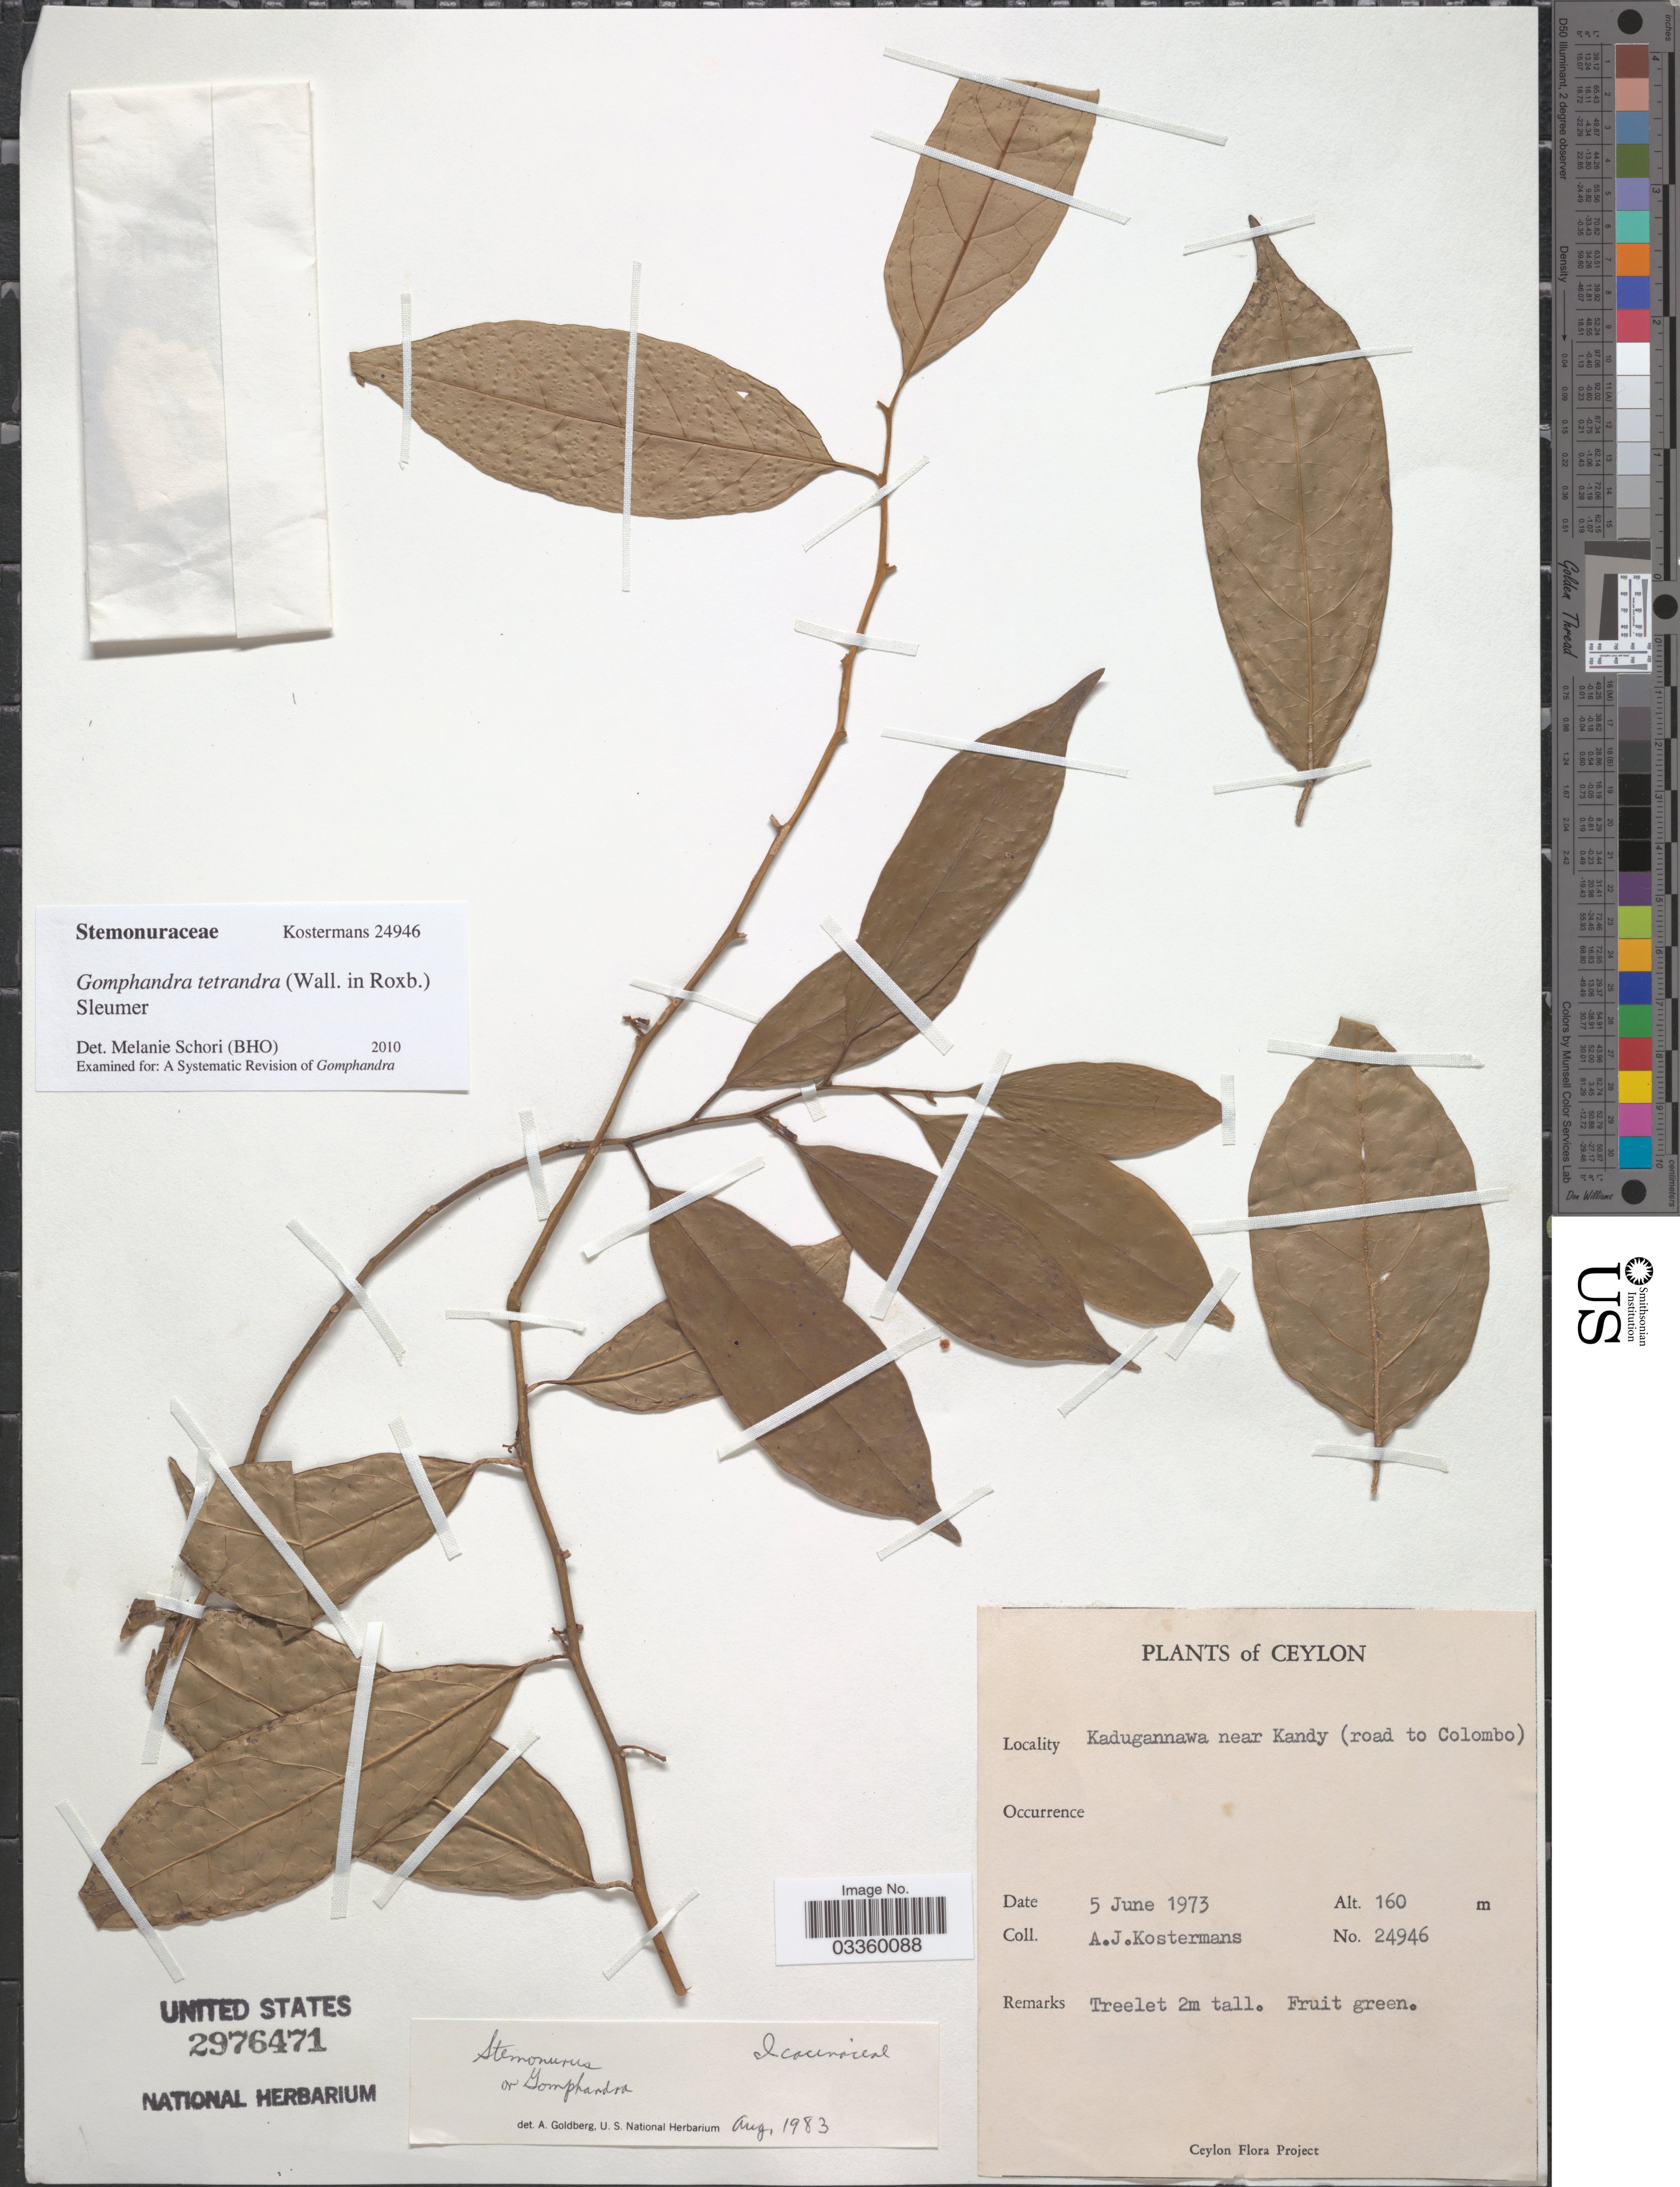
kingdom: Plantae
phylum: Tracheophyta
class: Magnoliopsida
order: Cardiopteridales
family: Stemonuraceae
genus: Gomphandra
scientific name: Gomphandra tetrandra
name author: (Wall.) Sleumer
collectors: A. J. G. Kostermans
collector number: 24946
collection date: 1973-06-05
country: Sri Lanka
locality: Ceylon. Kadugannawa near Kandy (road to Colombo).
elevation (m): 160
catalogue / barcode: US 2976471